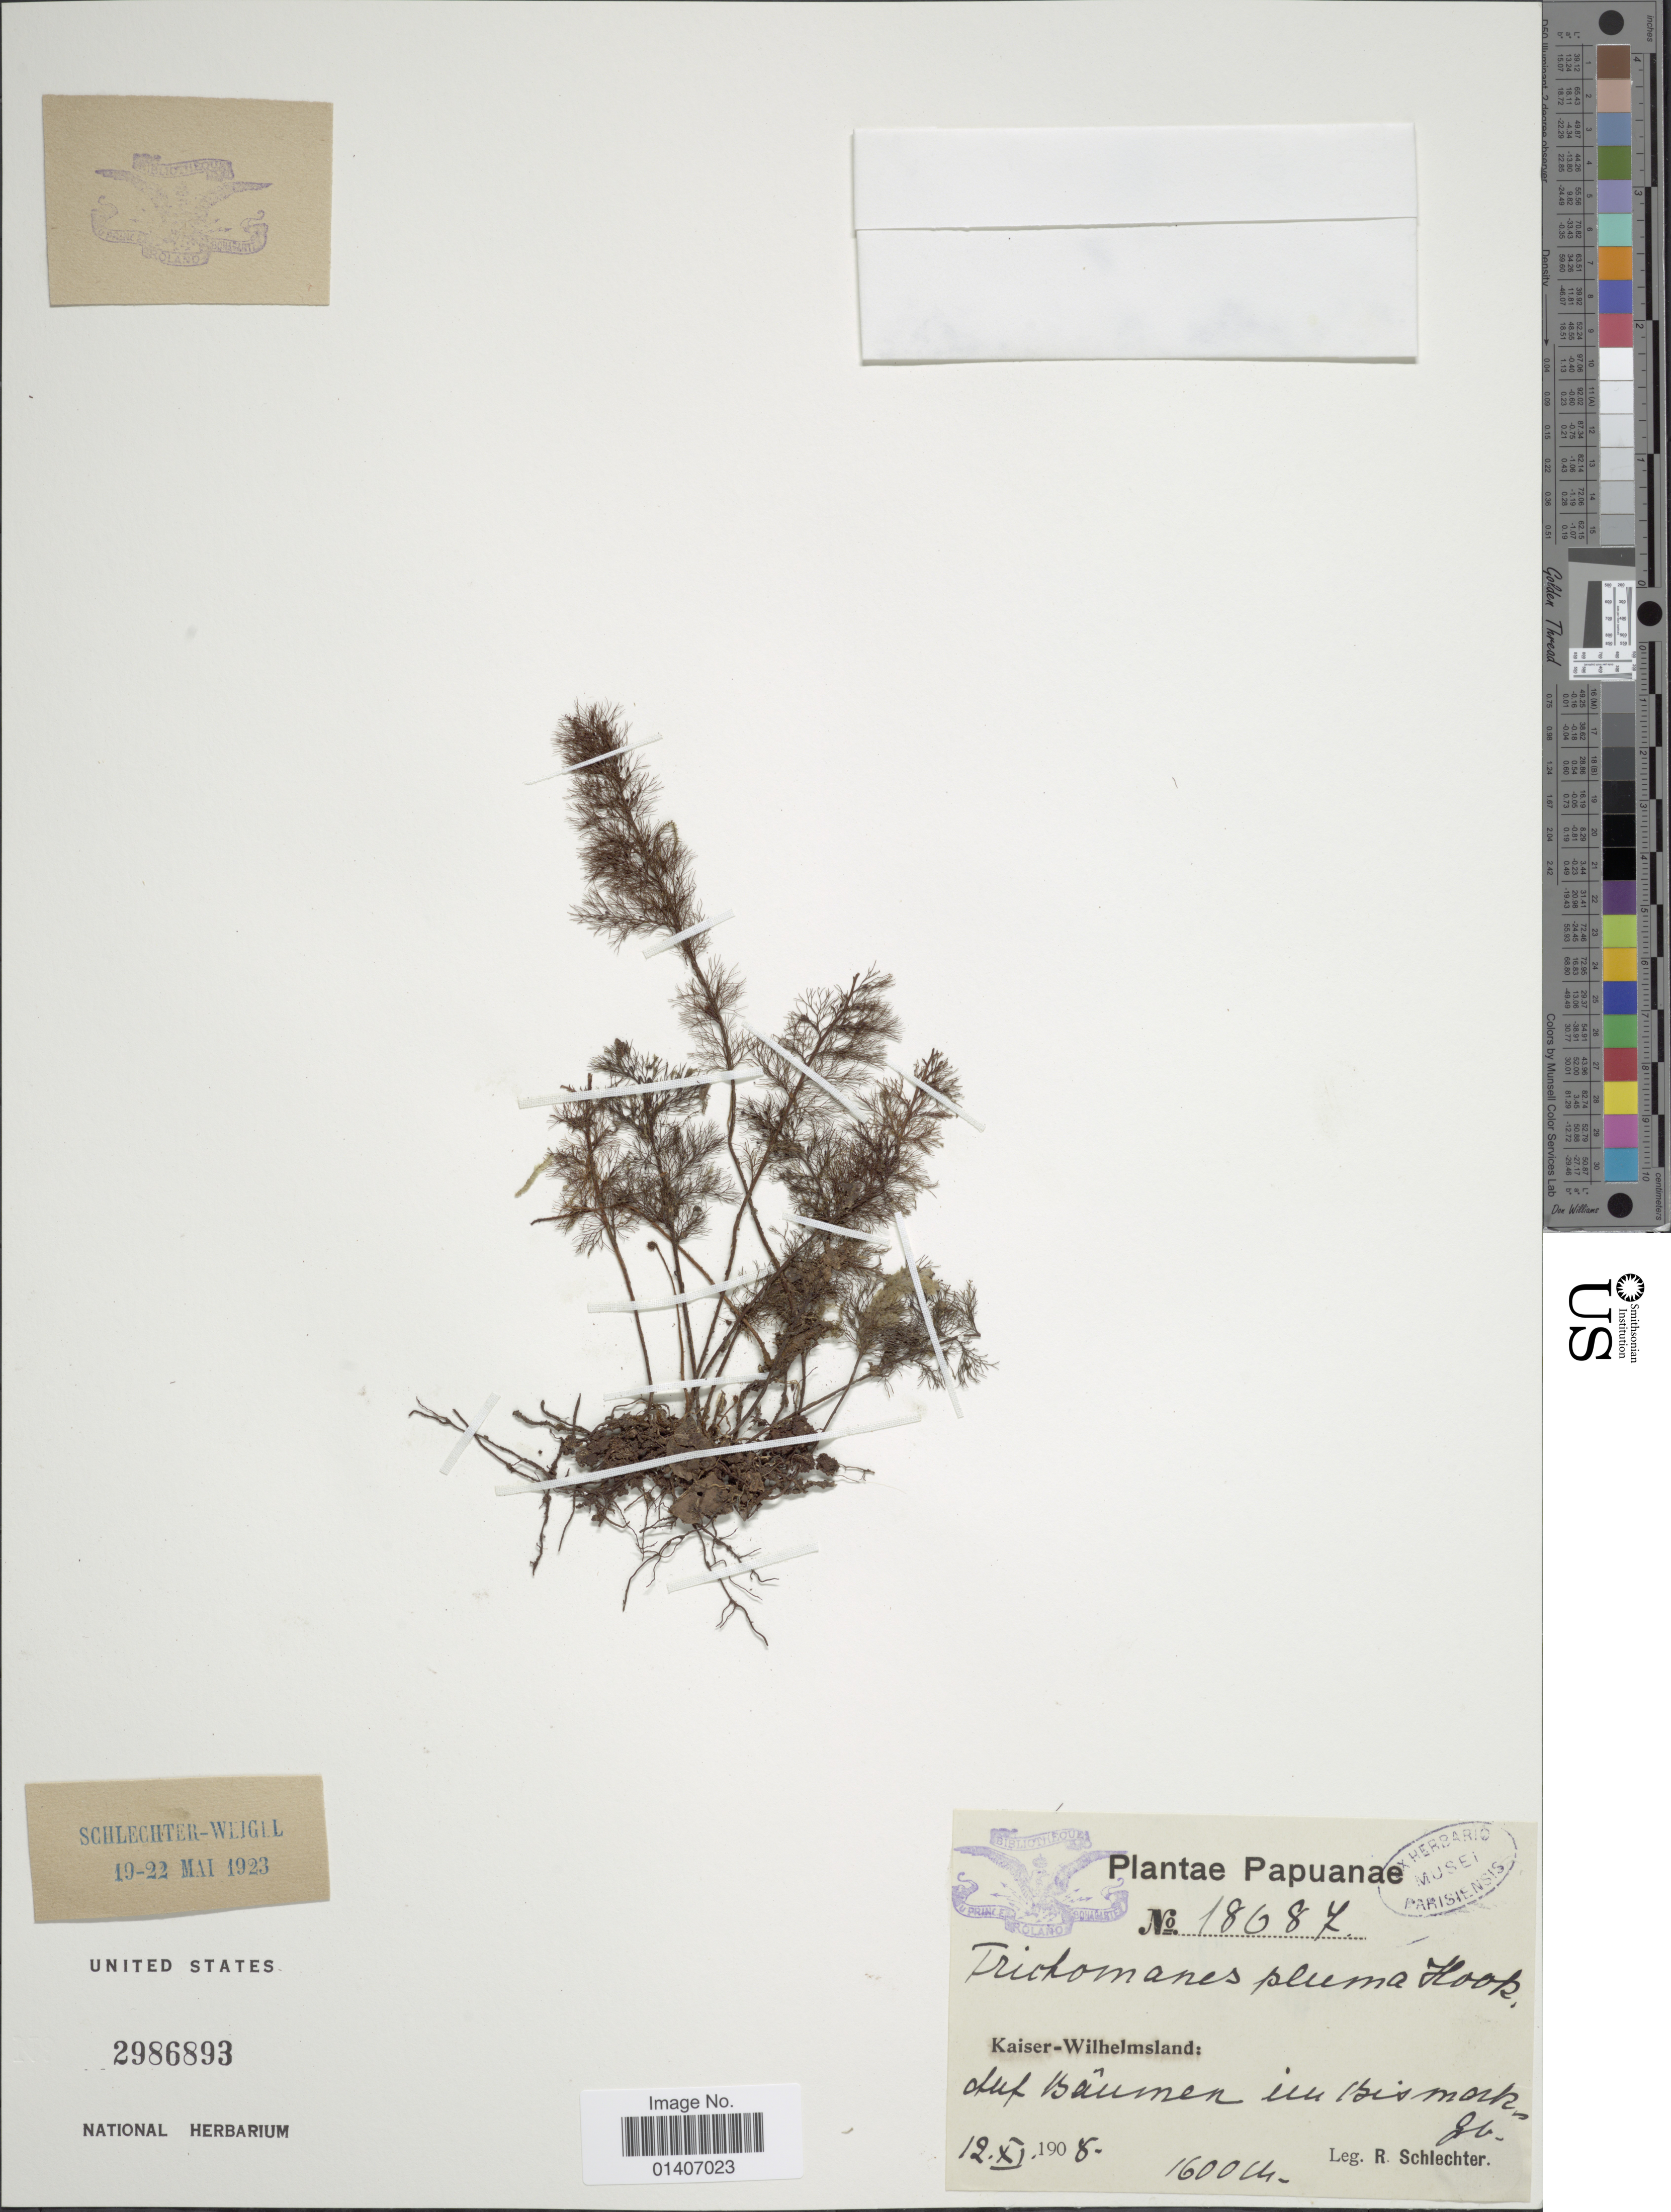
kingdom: Plantae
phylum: Tracheophyta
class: Polypodiopsida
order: Hymenophyllales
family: Hymenophyllaceae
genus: Abrodictyum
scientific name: Abrodictyum pluma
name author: (Hook.) Ebihara & K. Iwats.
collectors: F. R. R. Schlechter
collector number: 18087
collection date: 1908-11-12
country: Papua New Guinea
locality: Kaiser-Wilhelmsland: Auf Baumen im Bismarkgeb.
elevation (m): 1600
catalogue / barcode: US 2986893